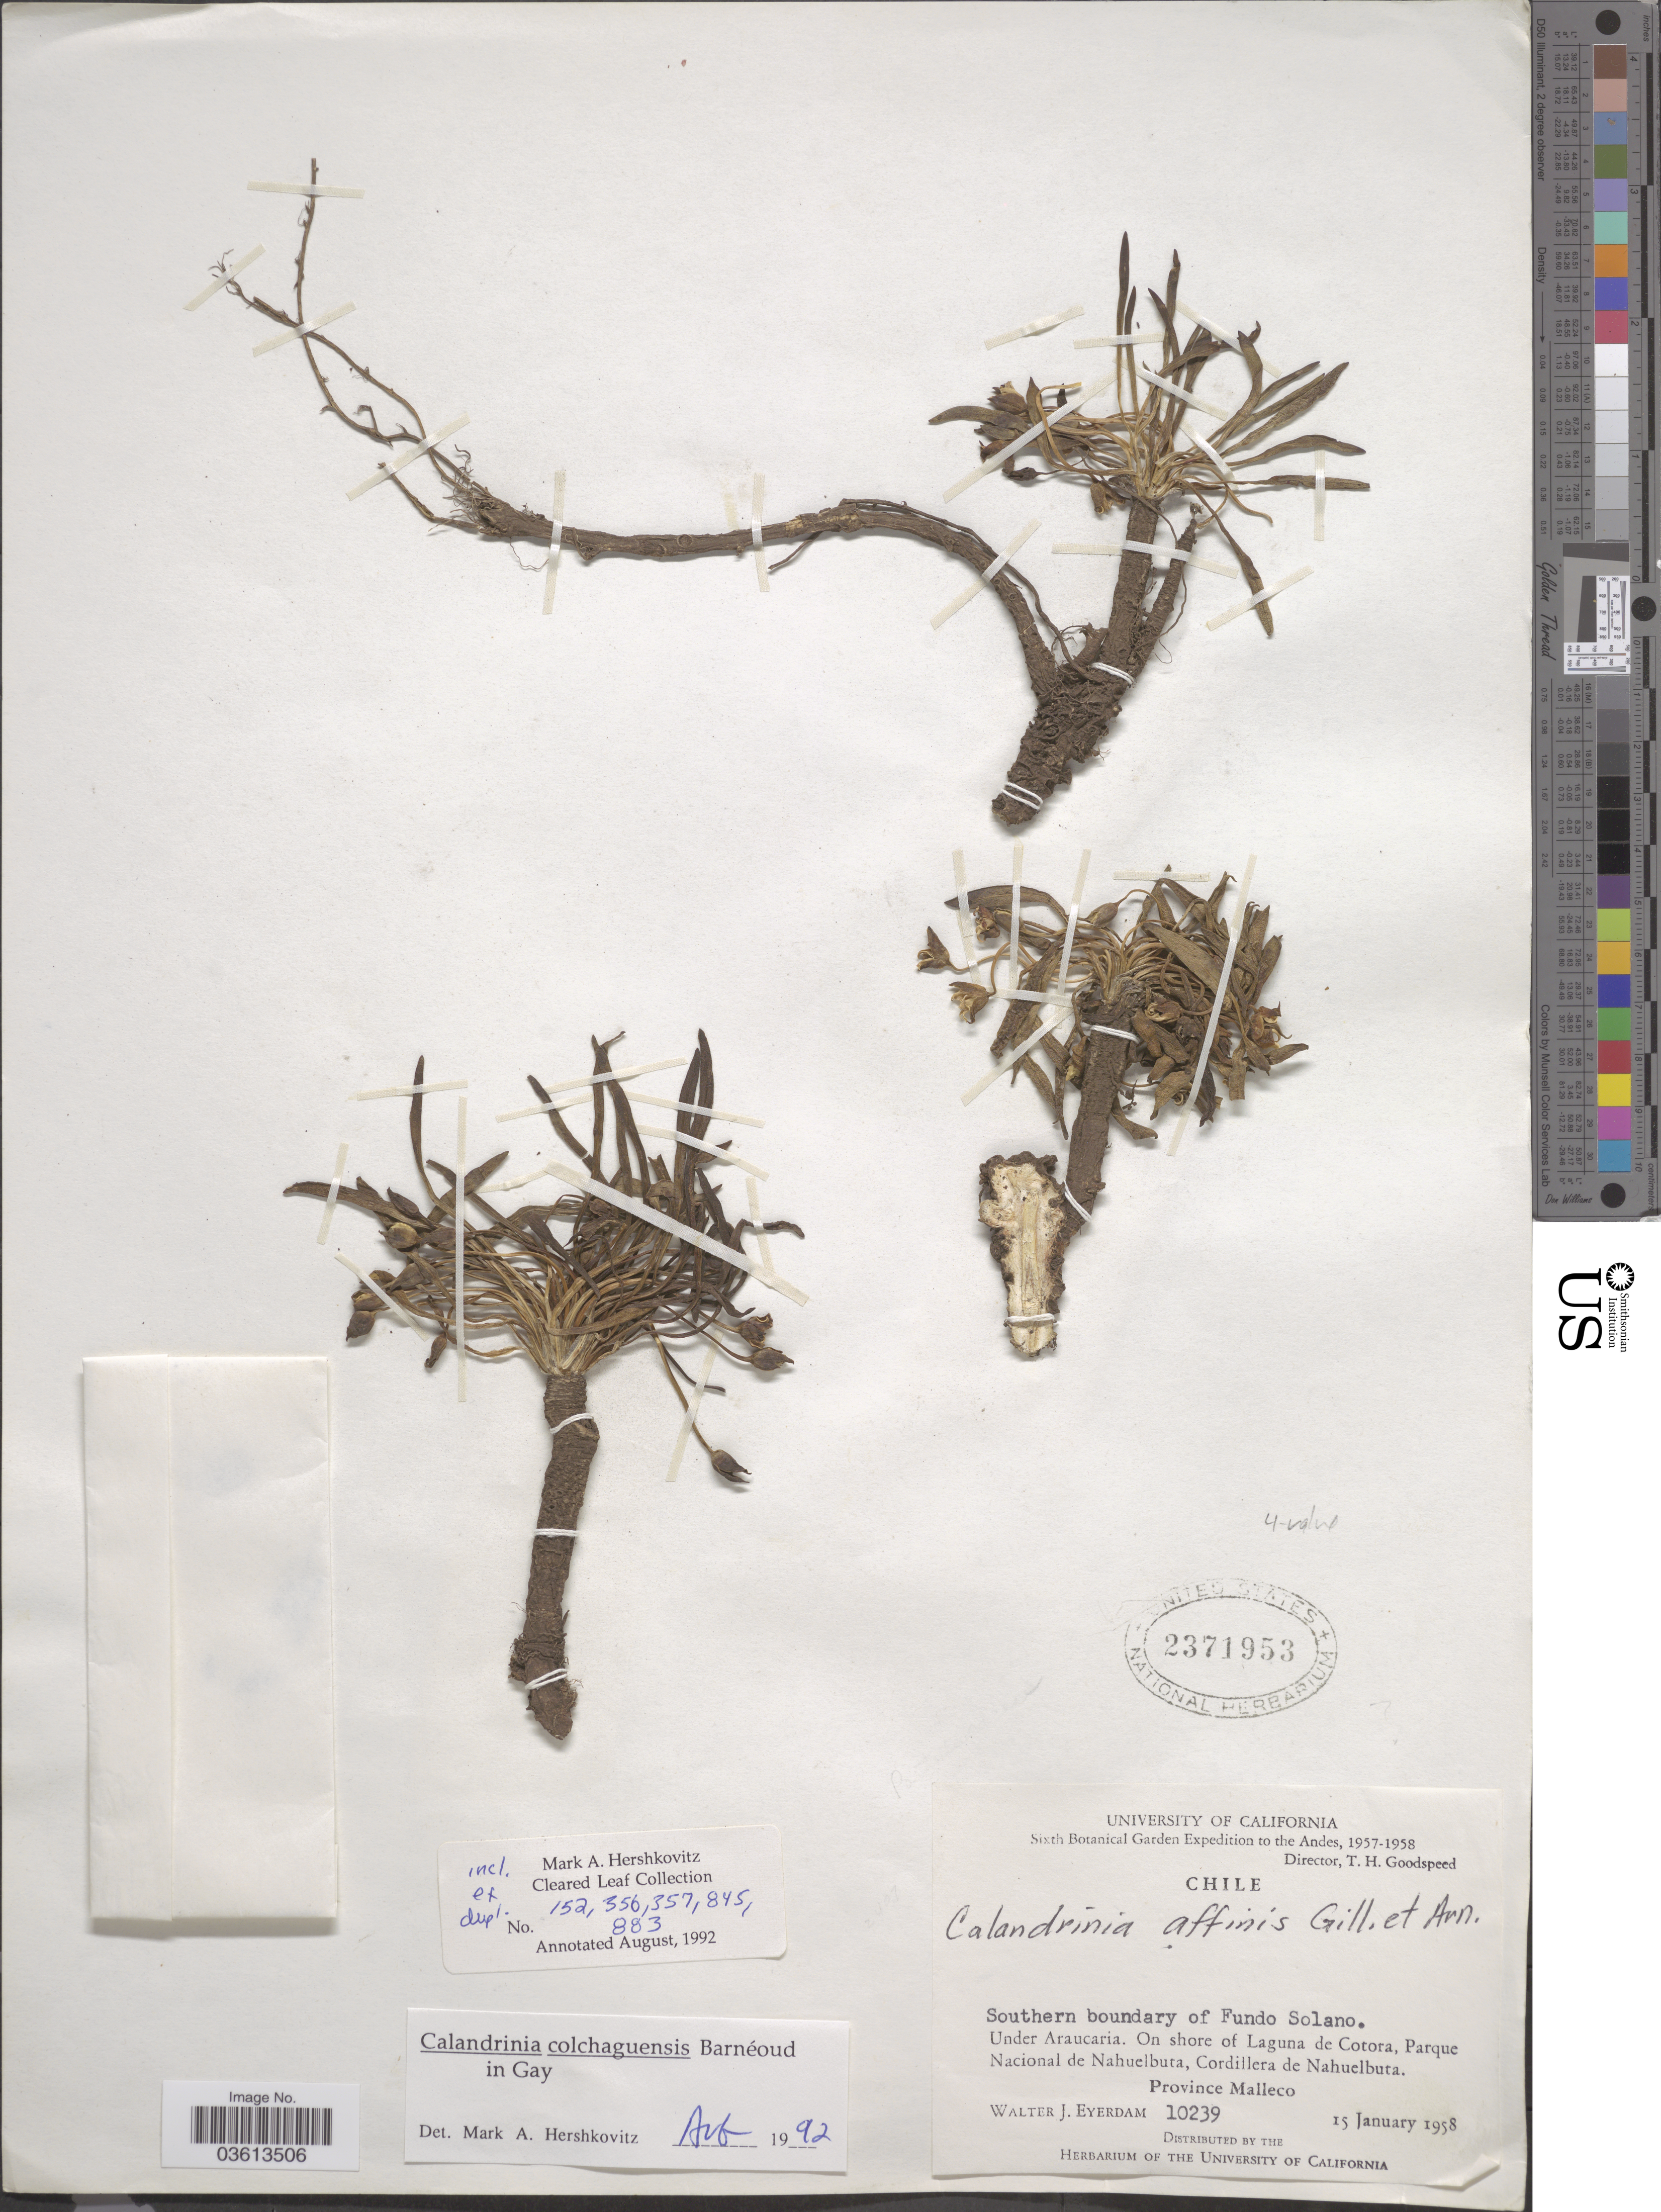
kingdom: Plantae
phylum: Tracheophyta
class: Magnoliopsida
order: Caryophyllales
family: Montiaceae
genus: Calandrinia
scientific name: Calandrinia colchaguensis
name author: Barnéoud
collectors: W. J. Eyerdam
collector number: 10239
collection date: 1958-01-15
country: Chile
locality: Andes. Southern boundary of Fundo Solano. On shore of Laguna de Cotora, Parque Nacional de Nahuelbuta, Cordillera de Nahuelbuta. Province Malleco.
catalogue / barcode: US 2371953